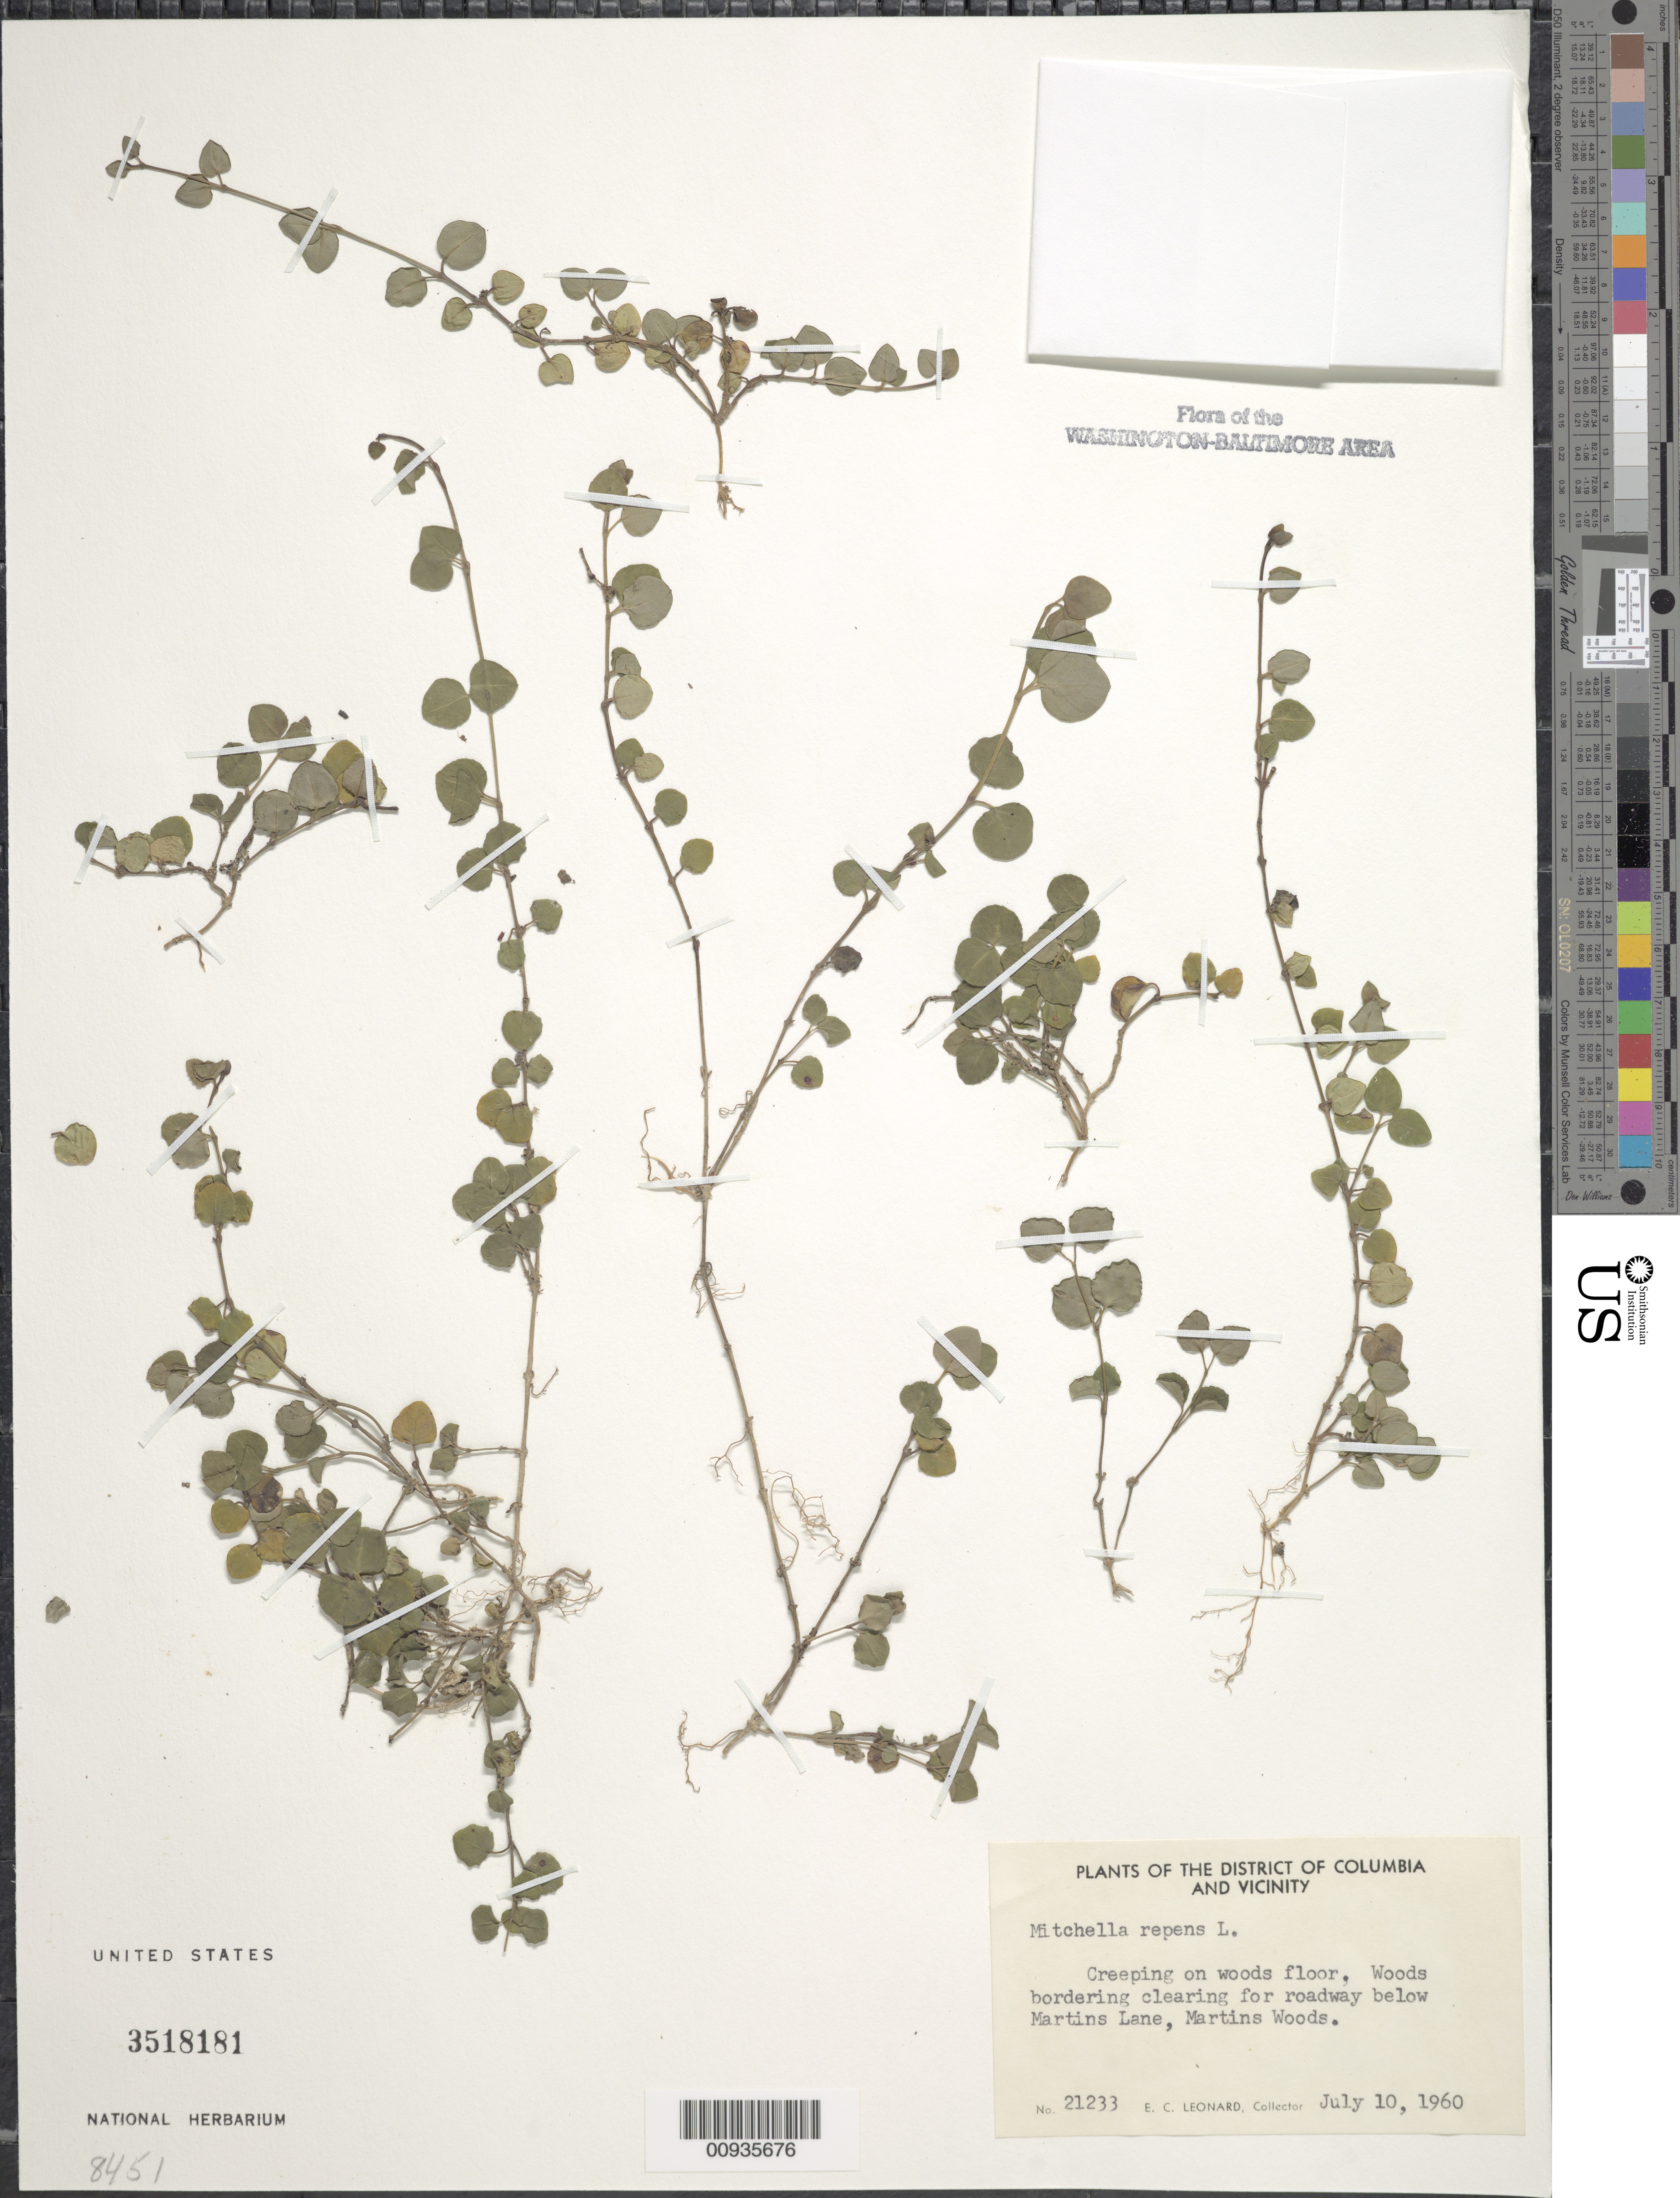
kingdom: Plantae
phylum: Tracheophyta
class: Magnoliopsida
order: Gentianales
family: Rubiaceae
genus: Mitchella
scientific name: Mitchella repens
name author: L.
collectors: E. C. Leonard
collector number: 21233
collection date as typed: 10 Jul 1960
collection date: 1960-07-10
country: United States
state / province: Maryland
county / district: Prince George's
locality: Briar Ditch Valley, below Martin's Lane, Martins woods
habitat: woods bordering clearing for roadway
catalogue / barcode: US 3518181